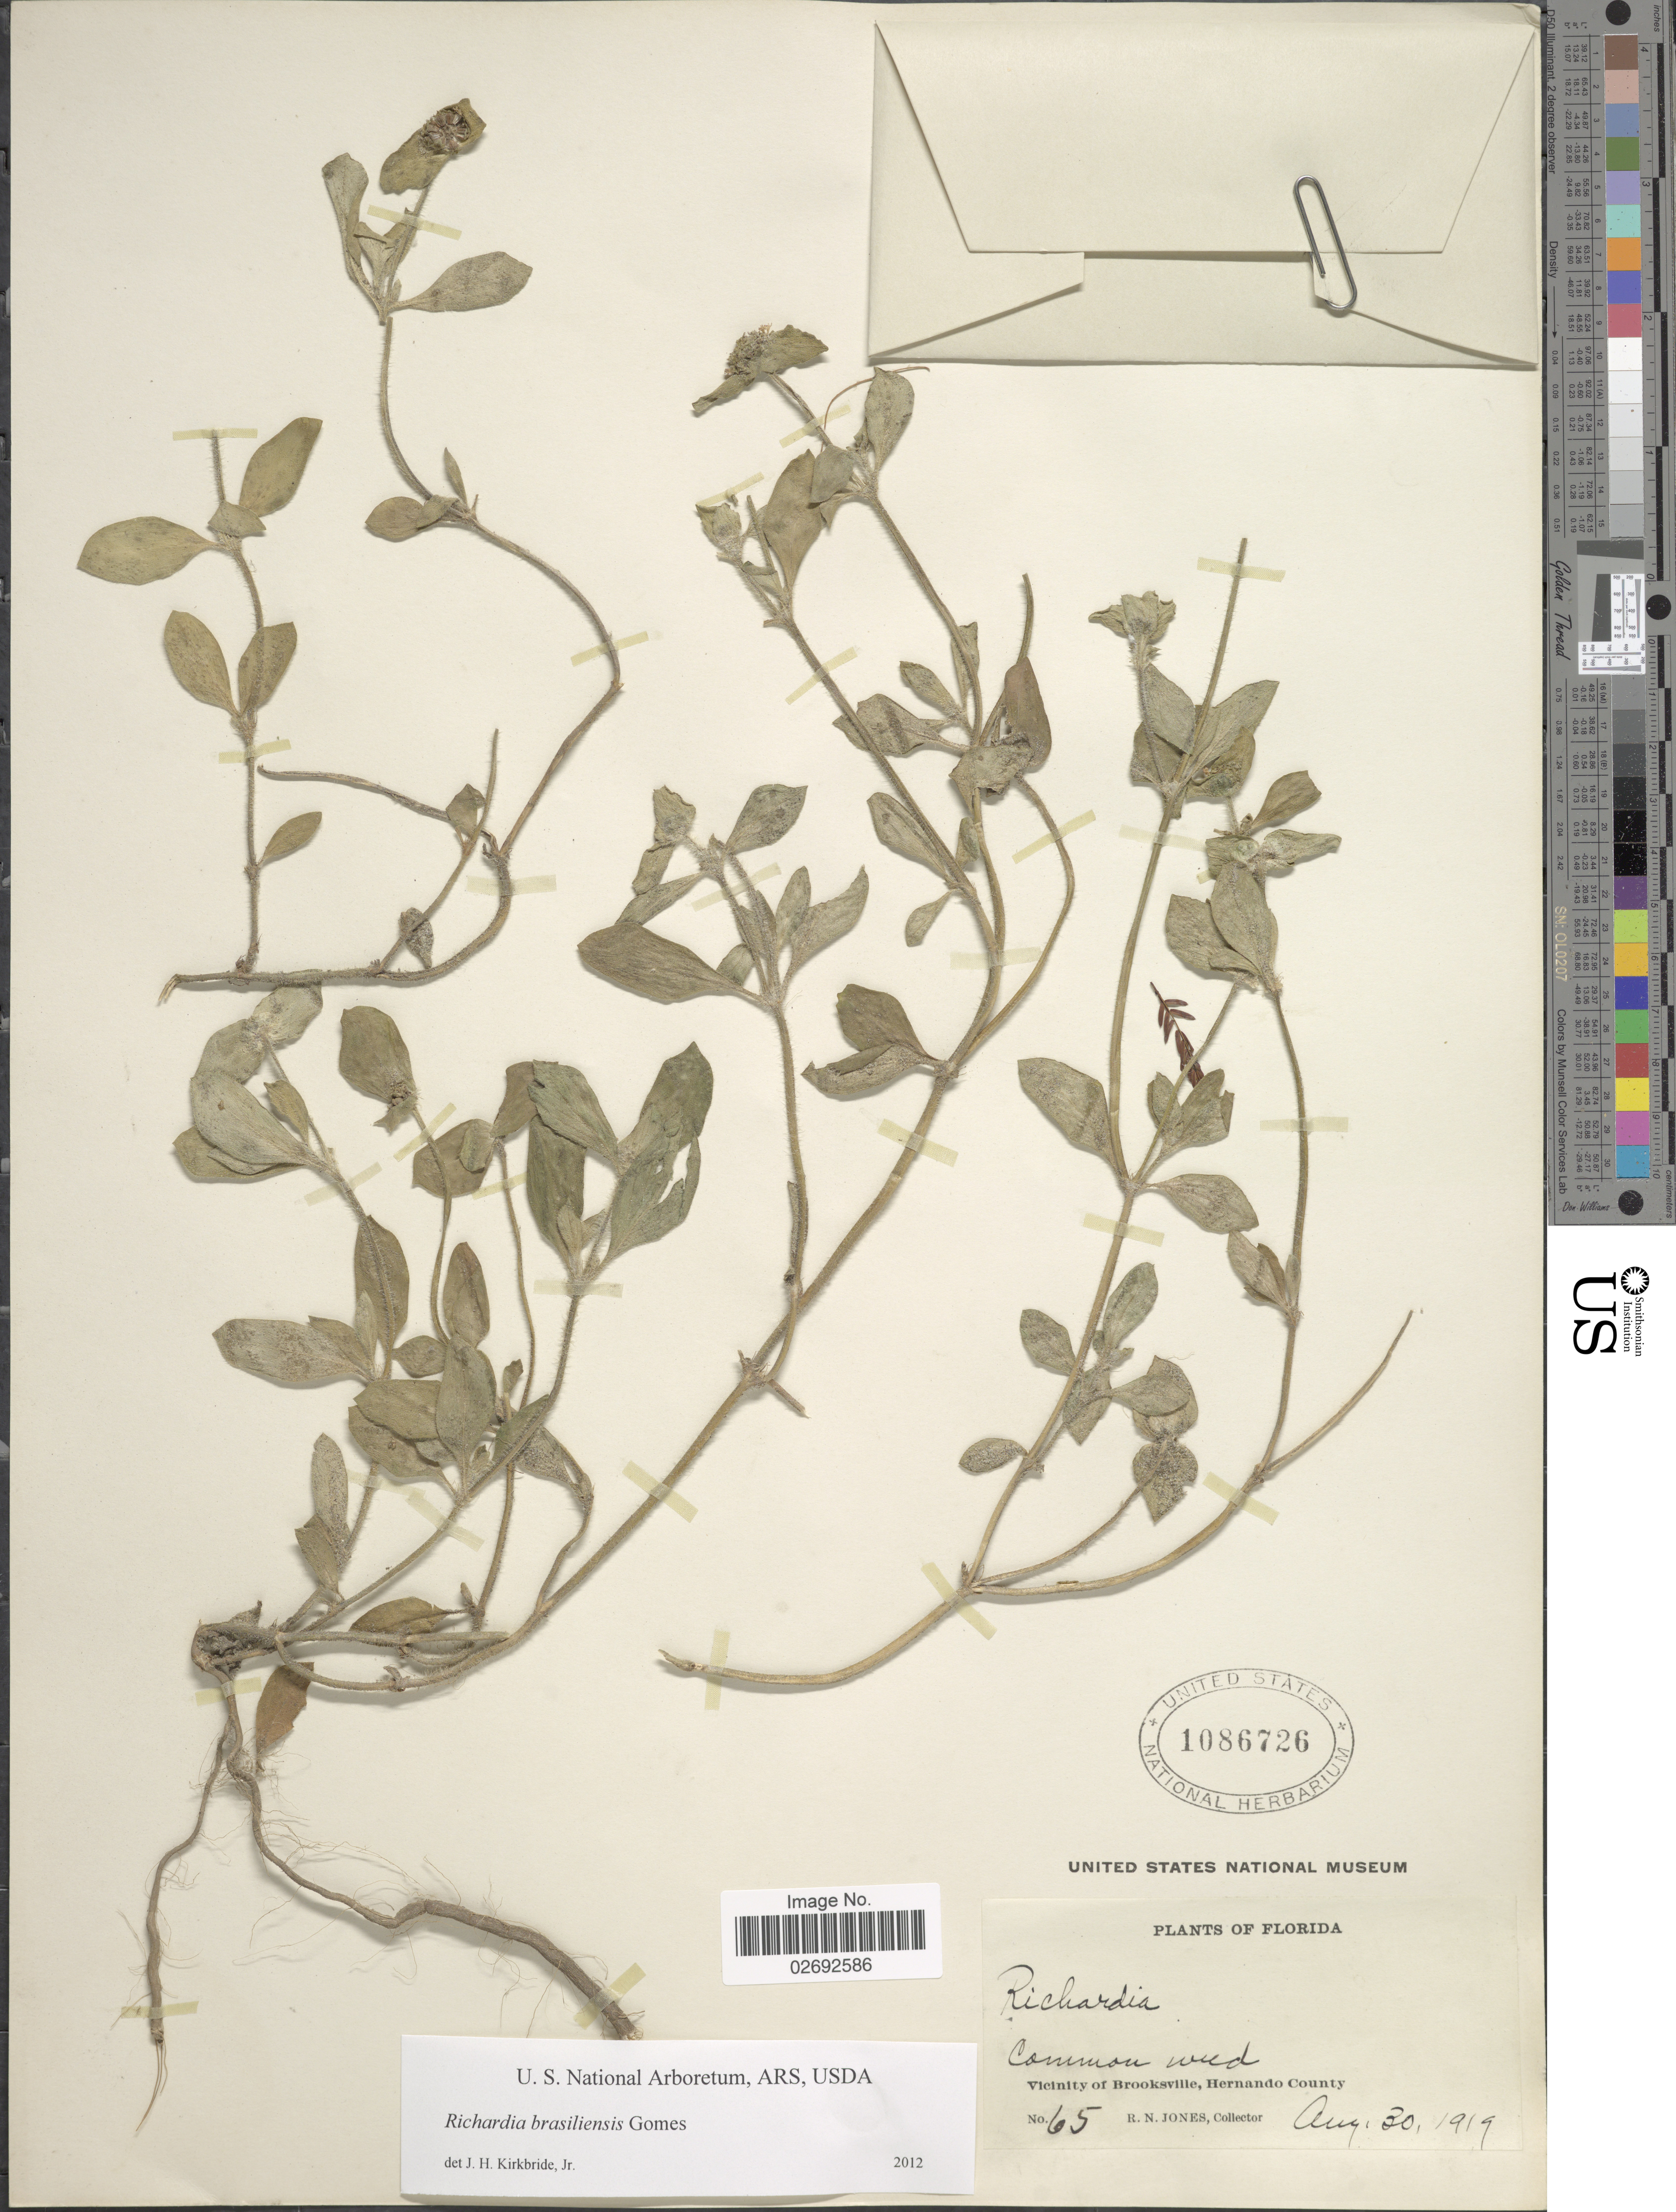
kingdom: Plantae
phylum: Tracheophyta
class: Magnoliopsida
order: Gentianales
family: Rubiaceae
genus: Richardia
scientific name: Richardia brasiliensis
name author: Gomes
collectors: R. N. Jones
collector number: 65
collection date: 1919-08-30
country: United States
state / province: Florida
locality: Vicinity of Brooksville, Hernando County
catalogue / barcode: US 1086726